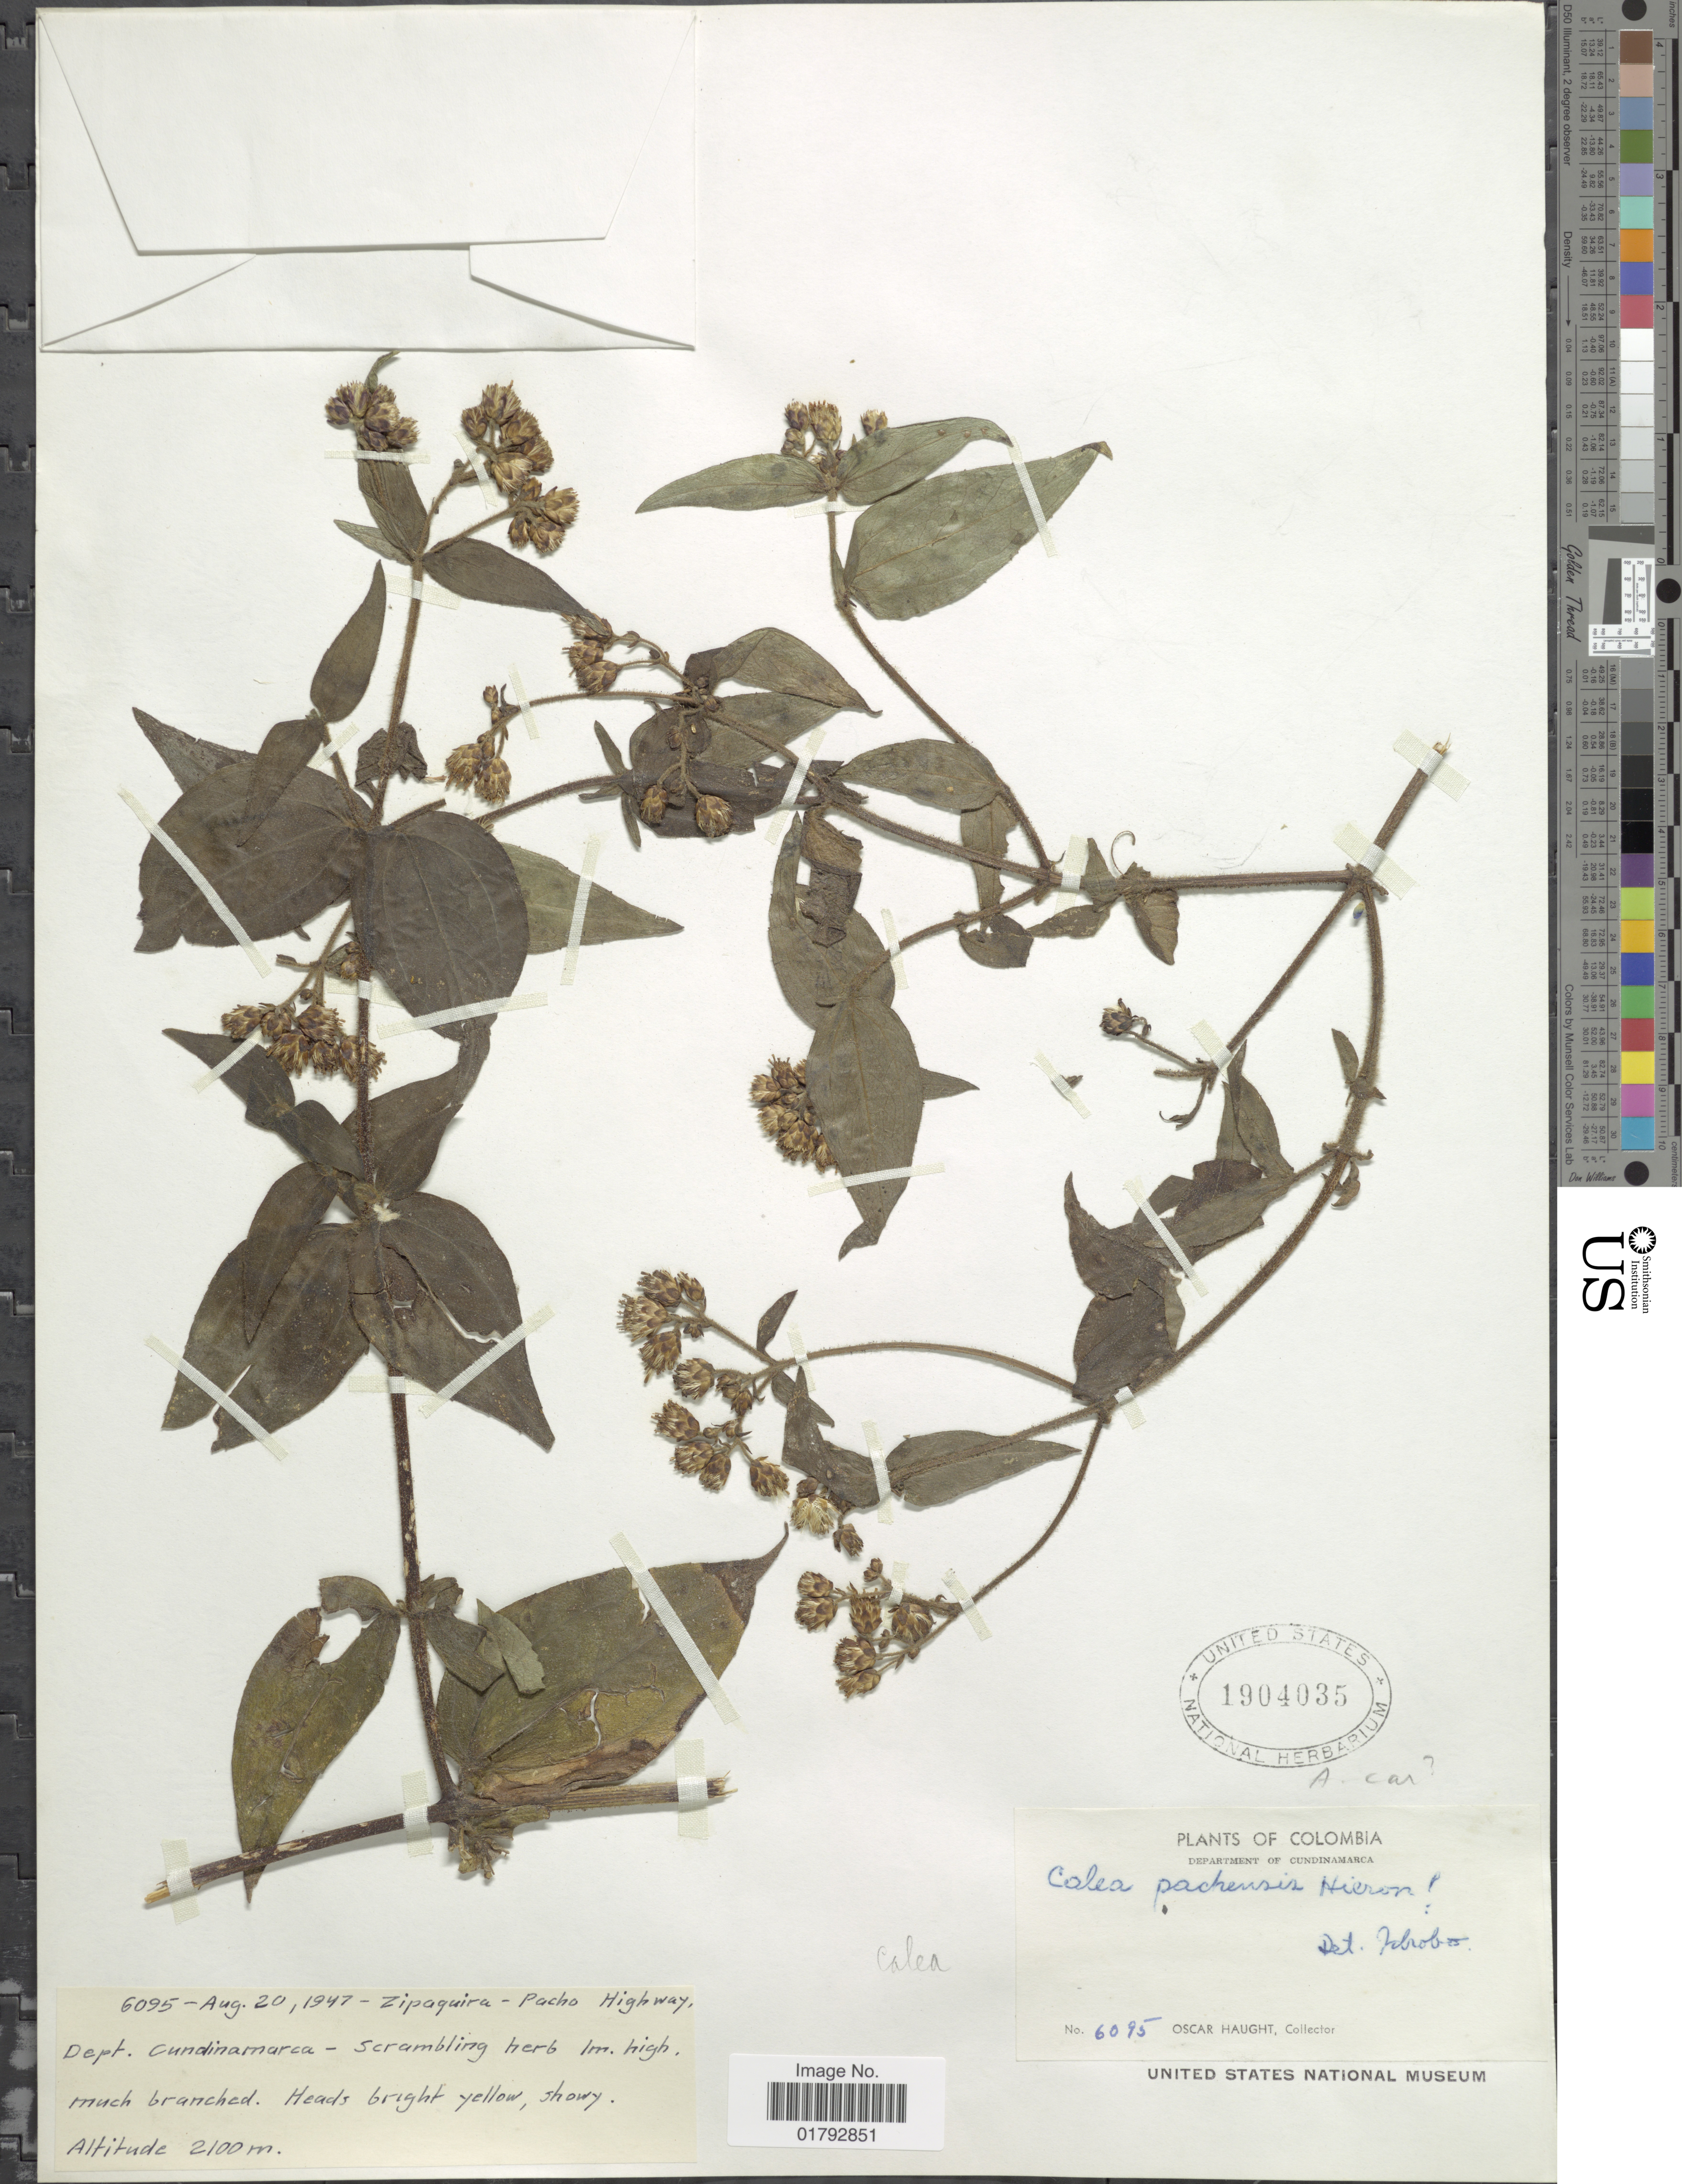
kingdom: Plantae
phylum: Tracheophyta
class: Magnoliopsida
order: Asterales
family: Asteraceae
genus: Alloispermum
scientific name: Alloispermum caracasanum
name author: (Kunth) H. Rob.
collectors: O. L. Haught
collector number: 6095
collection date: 1947-08-20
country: Colombia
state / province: Cundinamarca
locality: Department of Cundinamarca. Zipaquira - Pacho Highway. Dept. Cundinamarca.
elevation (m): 2100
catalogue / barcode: US 1904035